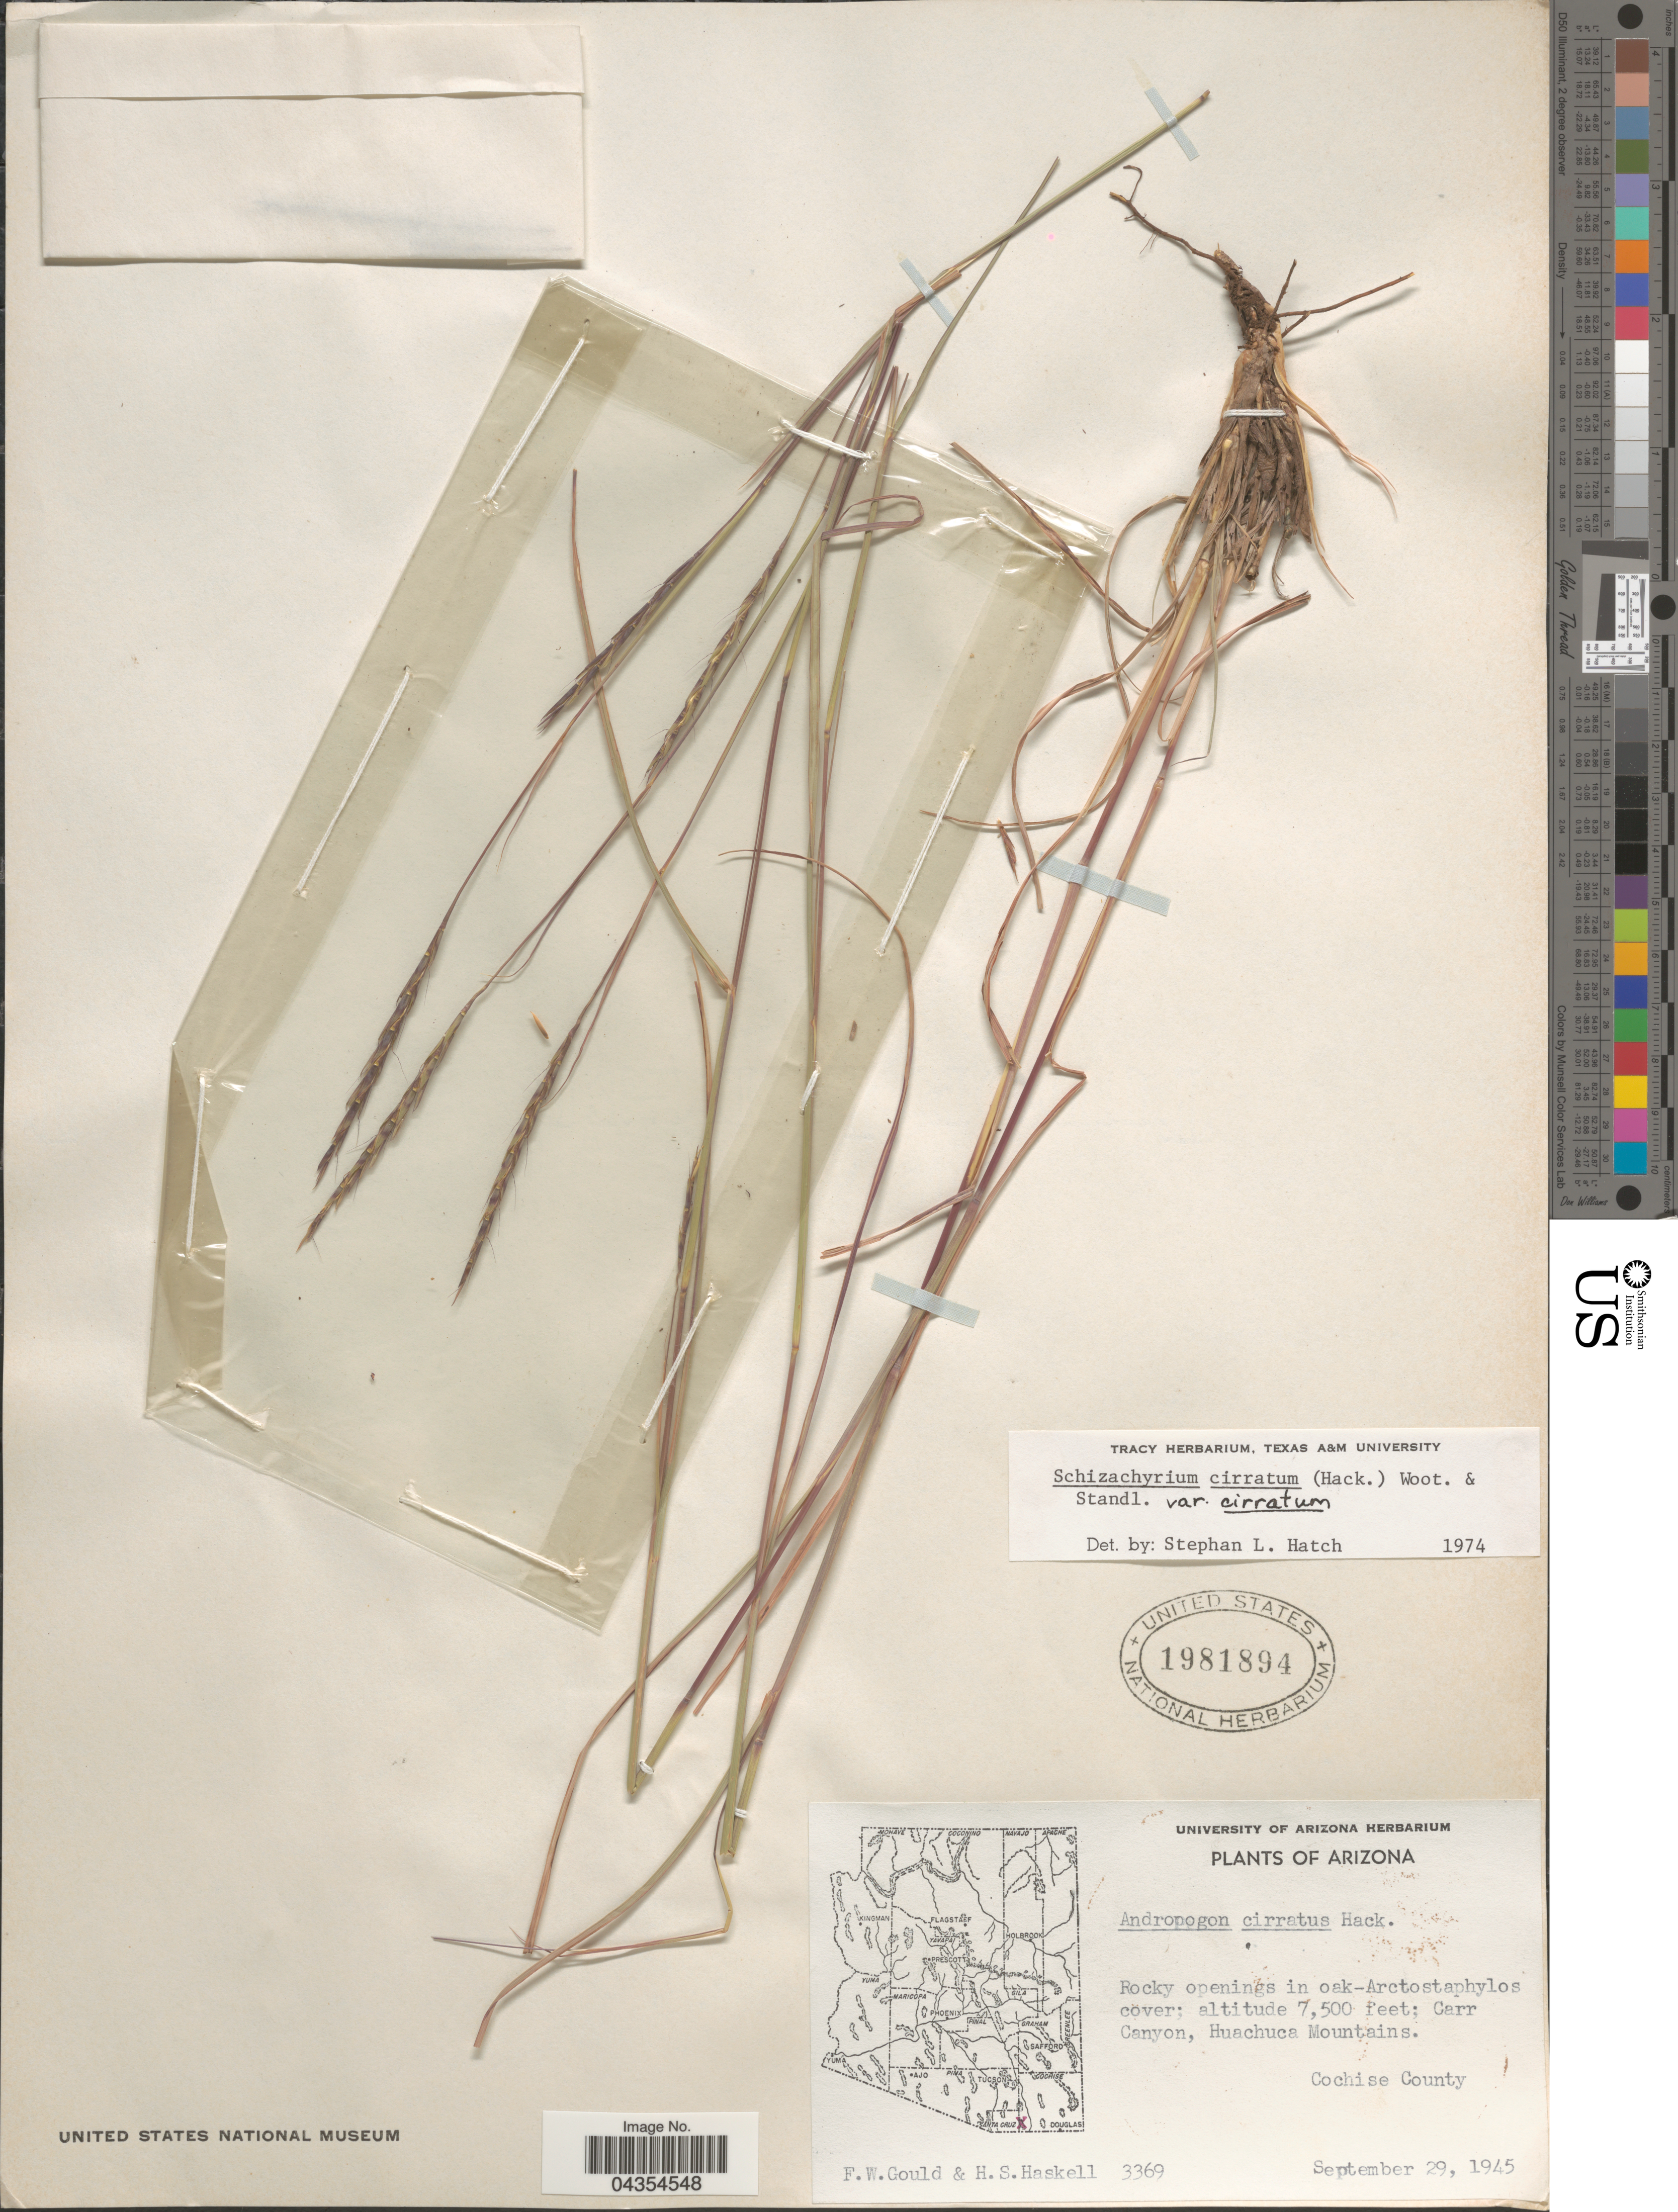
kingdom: Plantae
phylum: Tracheophyta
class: Liliopsida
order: Poales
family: Poaceae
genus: Schizachyrium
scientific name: Schizachyrium cirratum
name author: (Hack.) Wooton & Standl.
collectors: F. W. Gould & H. Haskell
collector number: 3369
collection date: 1945-09-29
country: United States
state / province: Arizona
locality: Rocky openings in oak-Arctostaphylos cover. Carr Canyon, Huachuca Mountains. Cochise County.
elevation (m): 2286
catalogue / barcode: US 1981894